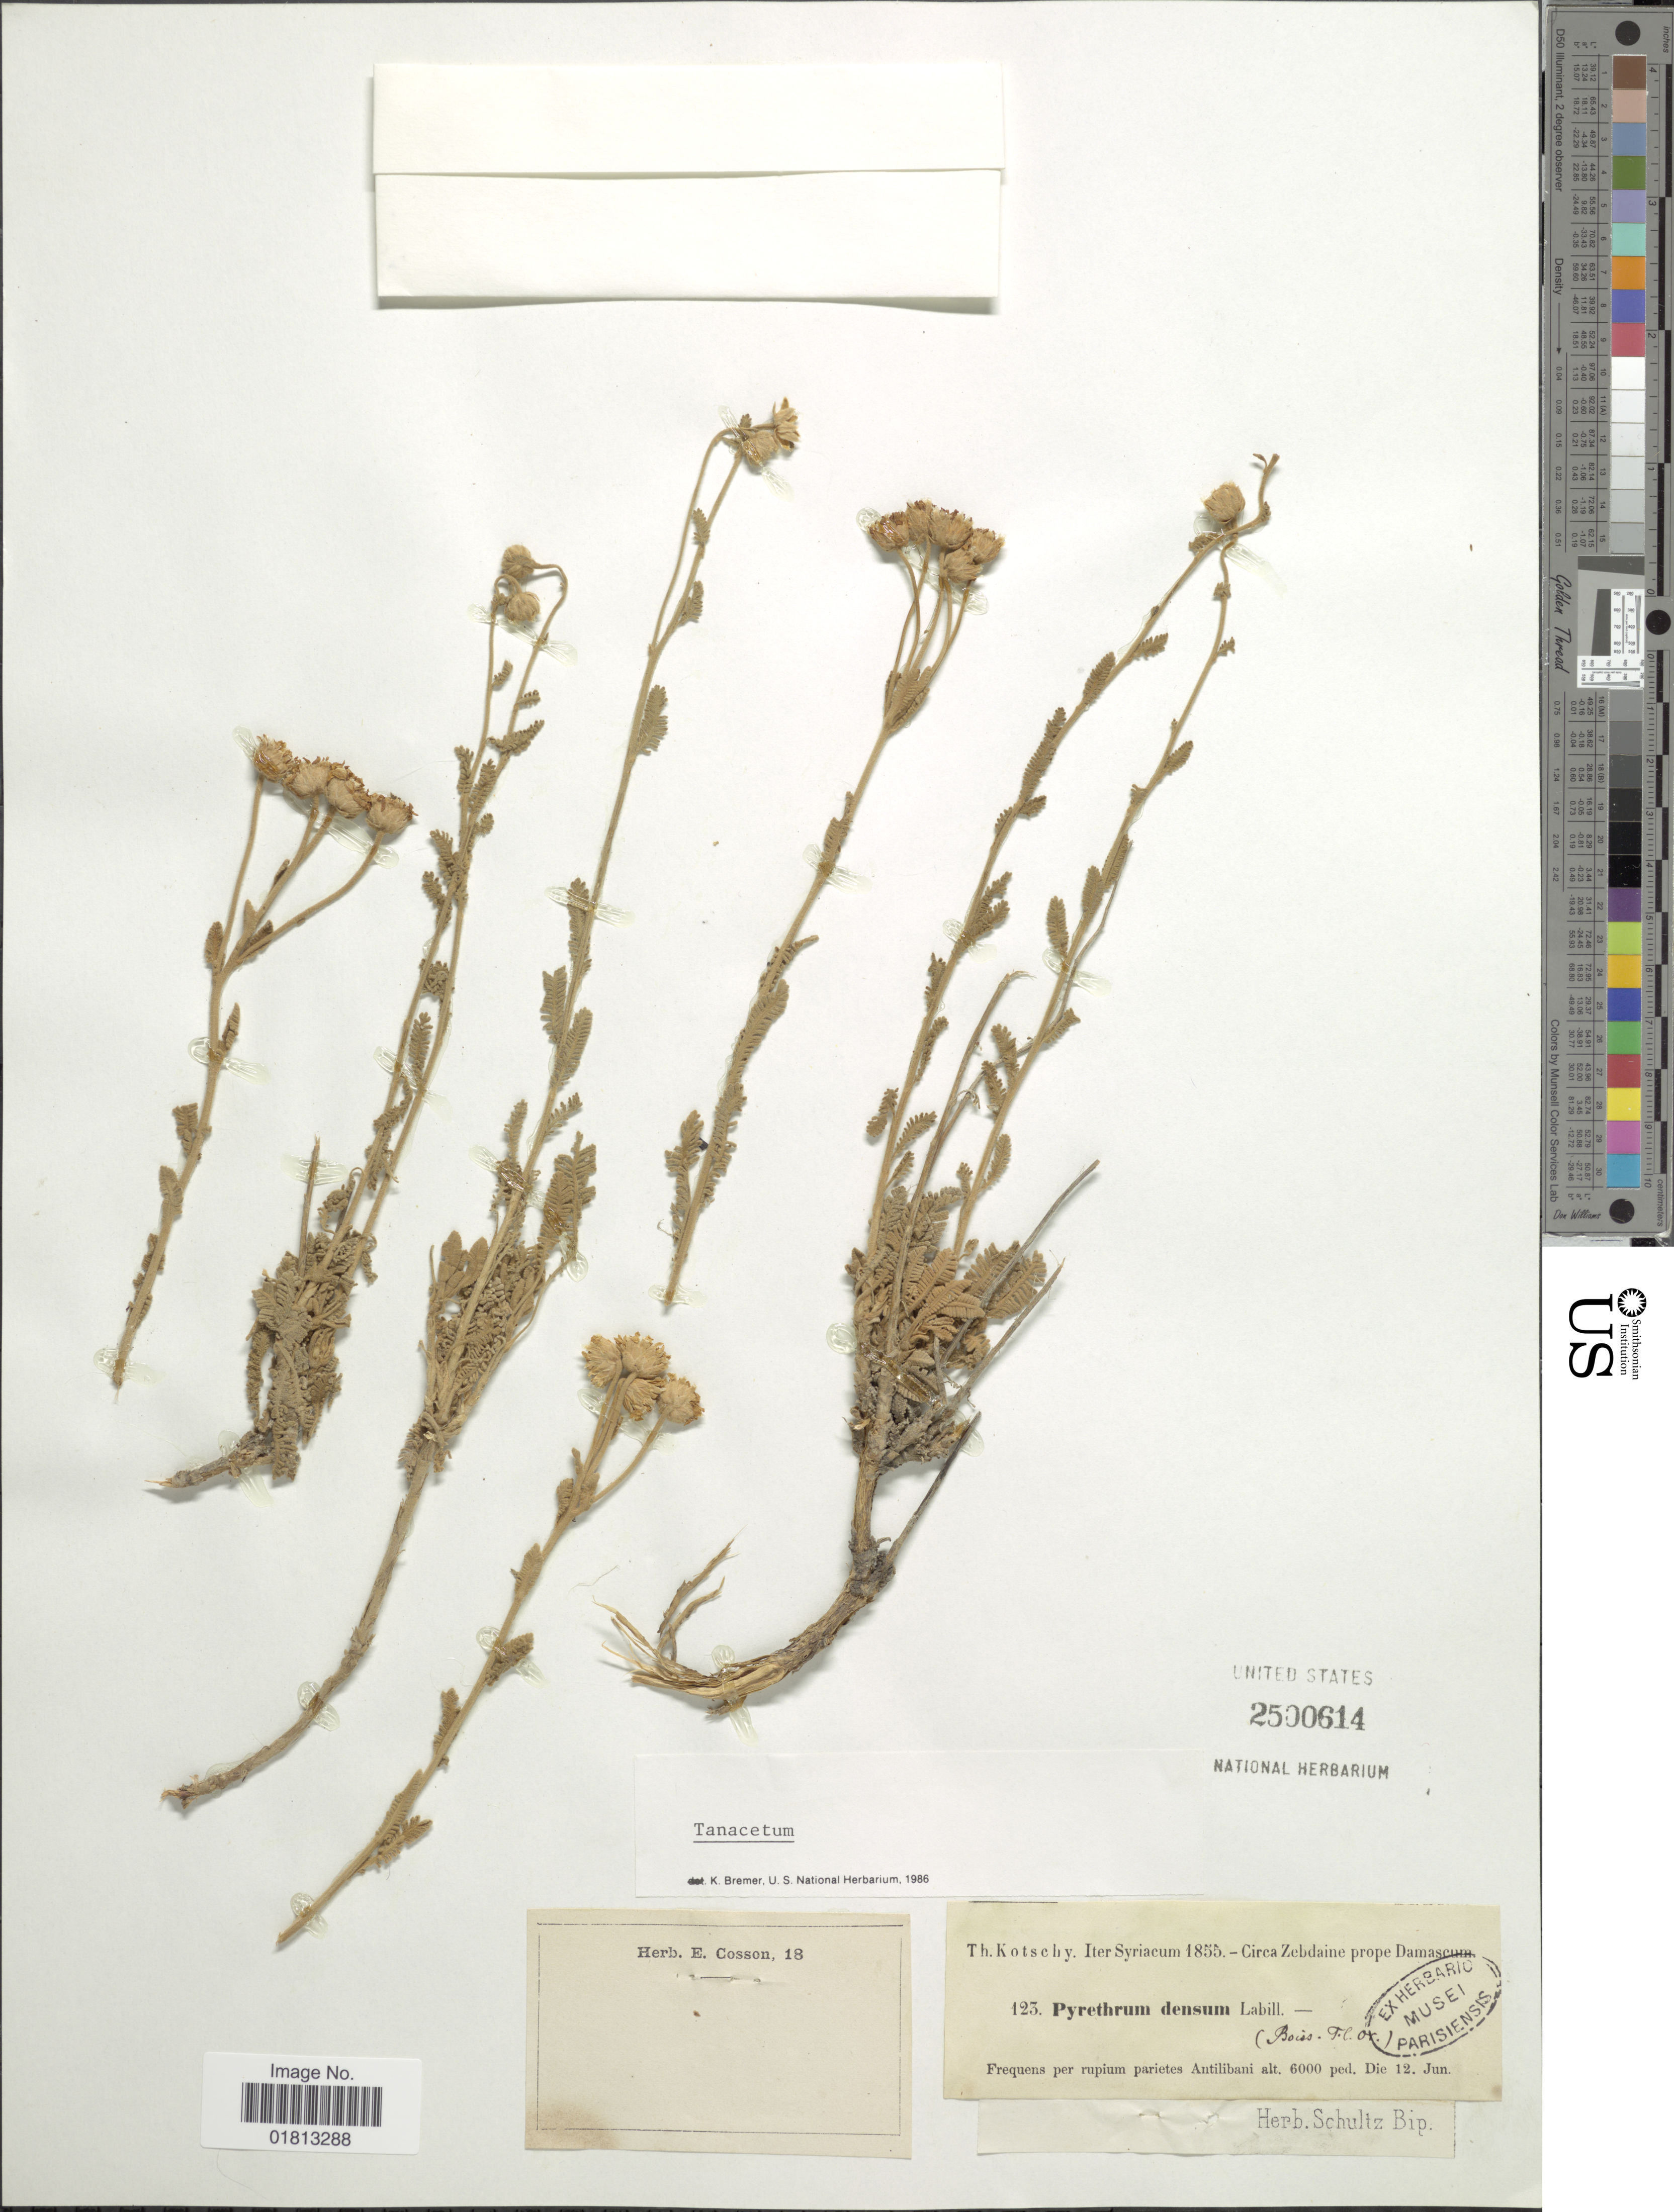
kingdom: Plantae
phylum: Tracheophyta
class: Magnoliopsida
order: Asterales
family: Asteraceae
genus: Tanacetum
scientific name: Tanacetum densum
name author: (Labill.) Sch. Bip.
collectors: K. G. Kotschy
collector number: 123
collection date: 1855-06-12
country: Syria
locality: Iter Syriacum, Frequens per parietes Antilibani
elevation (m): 1829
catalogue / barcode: US 2500614